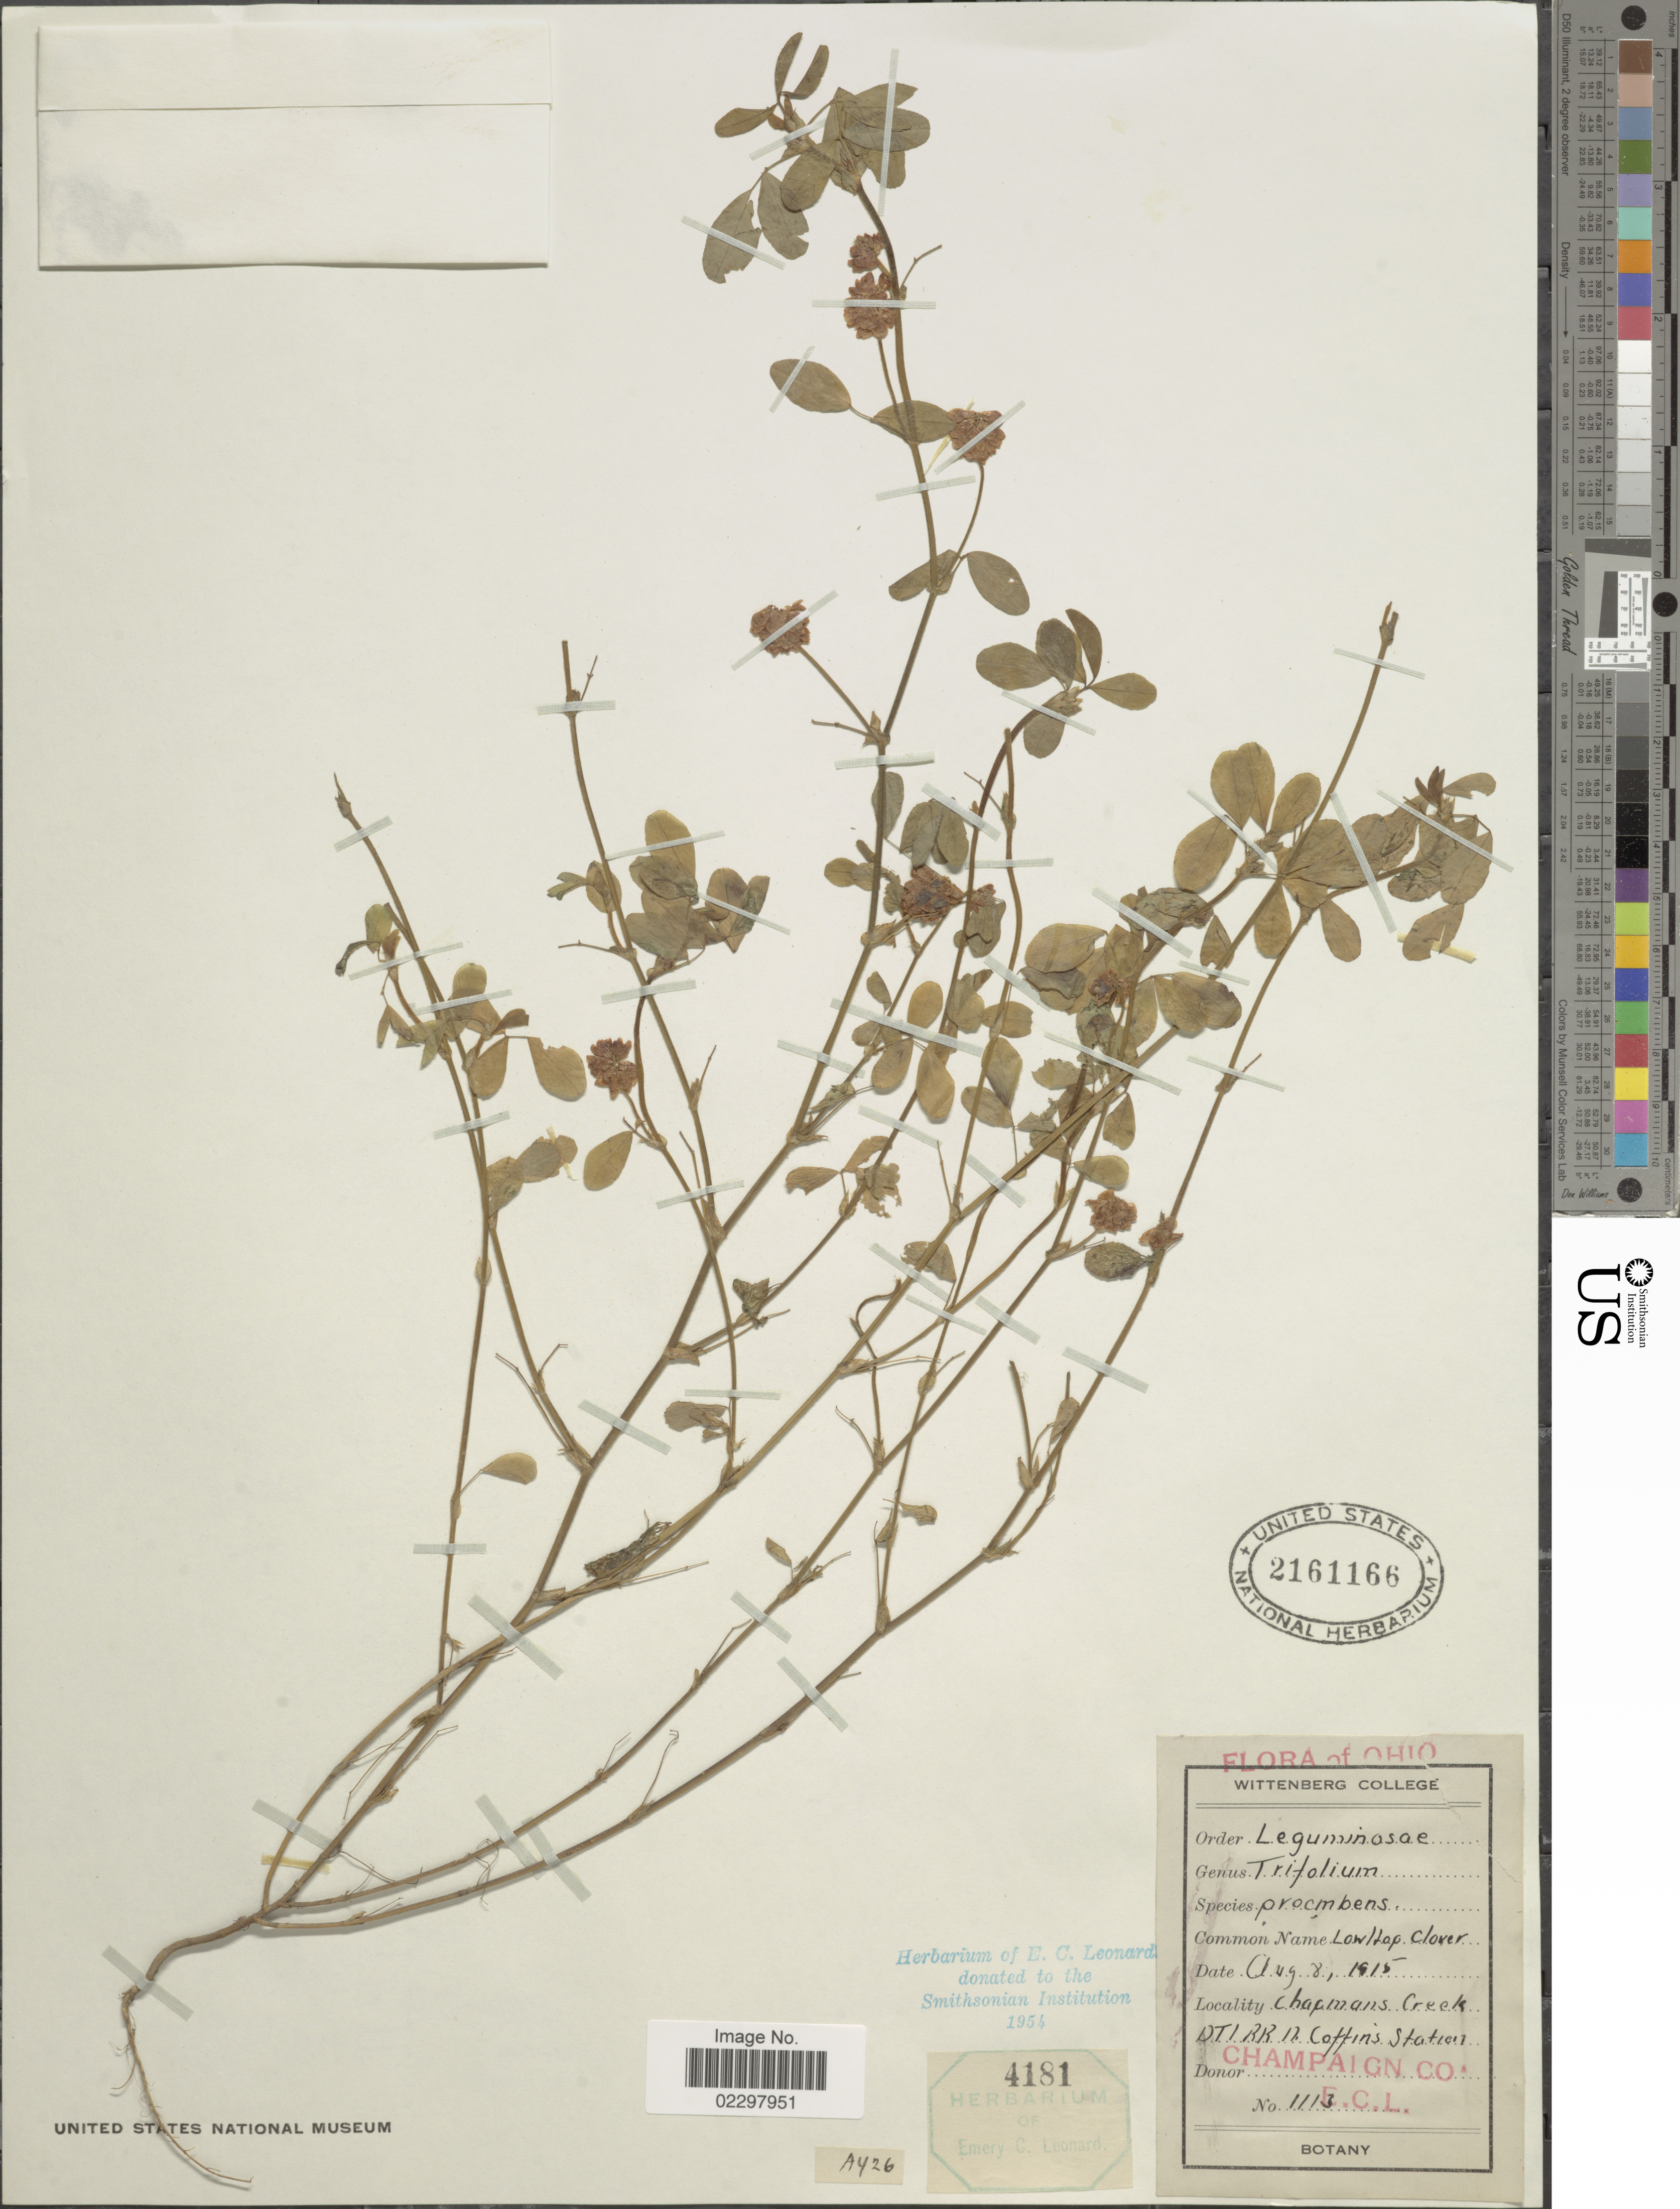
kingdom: Plantae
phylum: Tracheophyta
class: Magnoliopsida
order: Fabales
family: Fabaceae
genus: Trifolium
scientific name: Trifolium procumbens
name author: L.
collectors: E. C. Leonard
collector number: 1113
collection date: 1915-08-08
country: United States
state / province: Ohio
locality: Chapmans Creek, DTI RR N. Coffins Station, Champaign Co.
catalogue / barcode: US 2161166